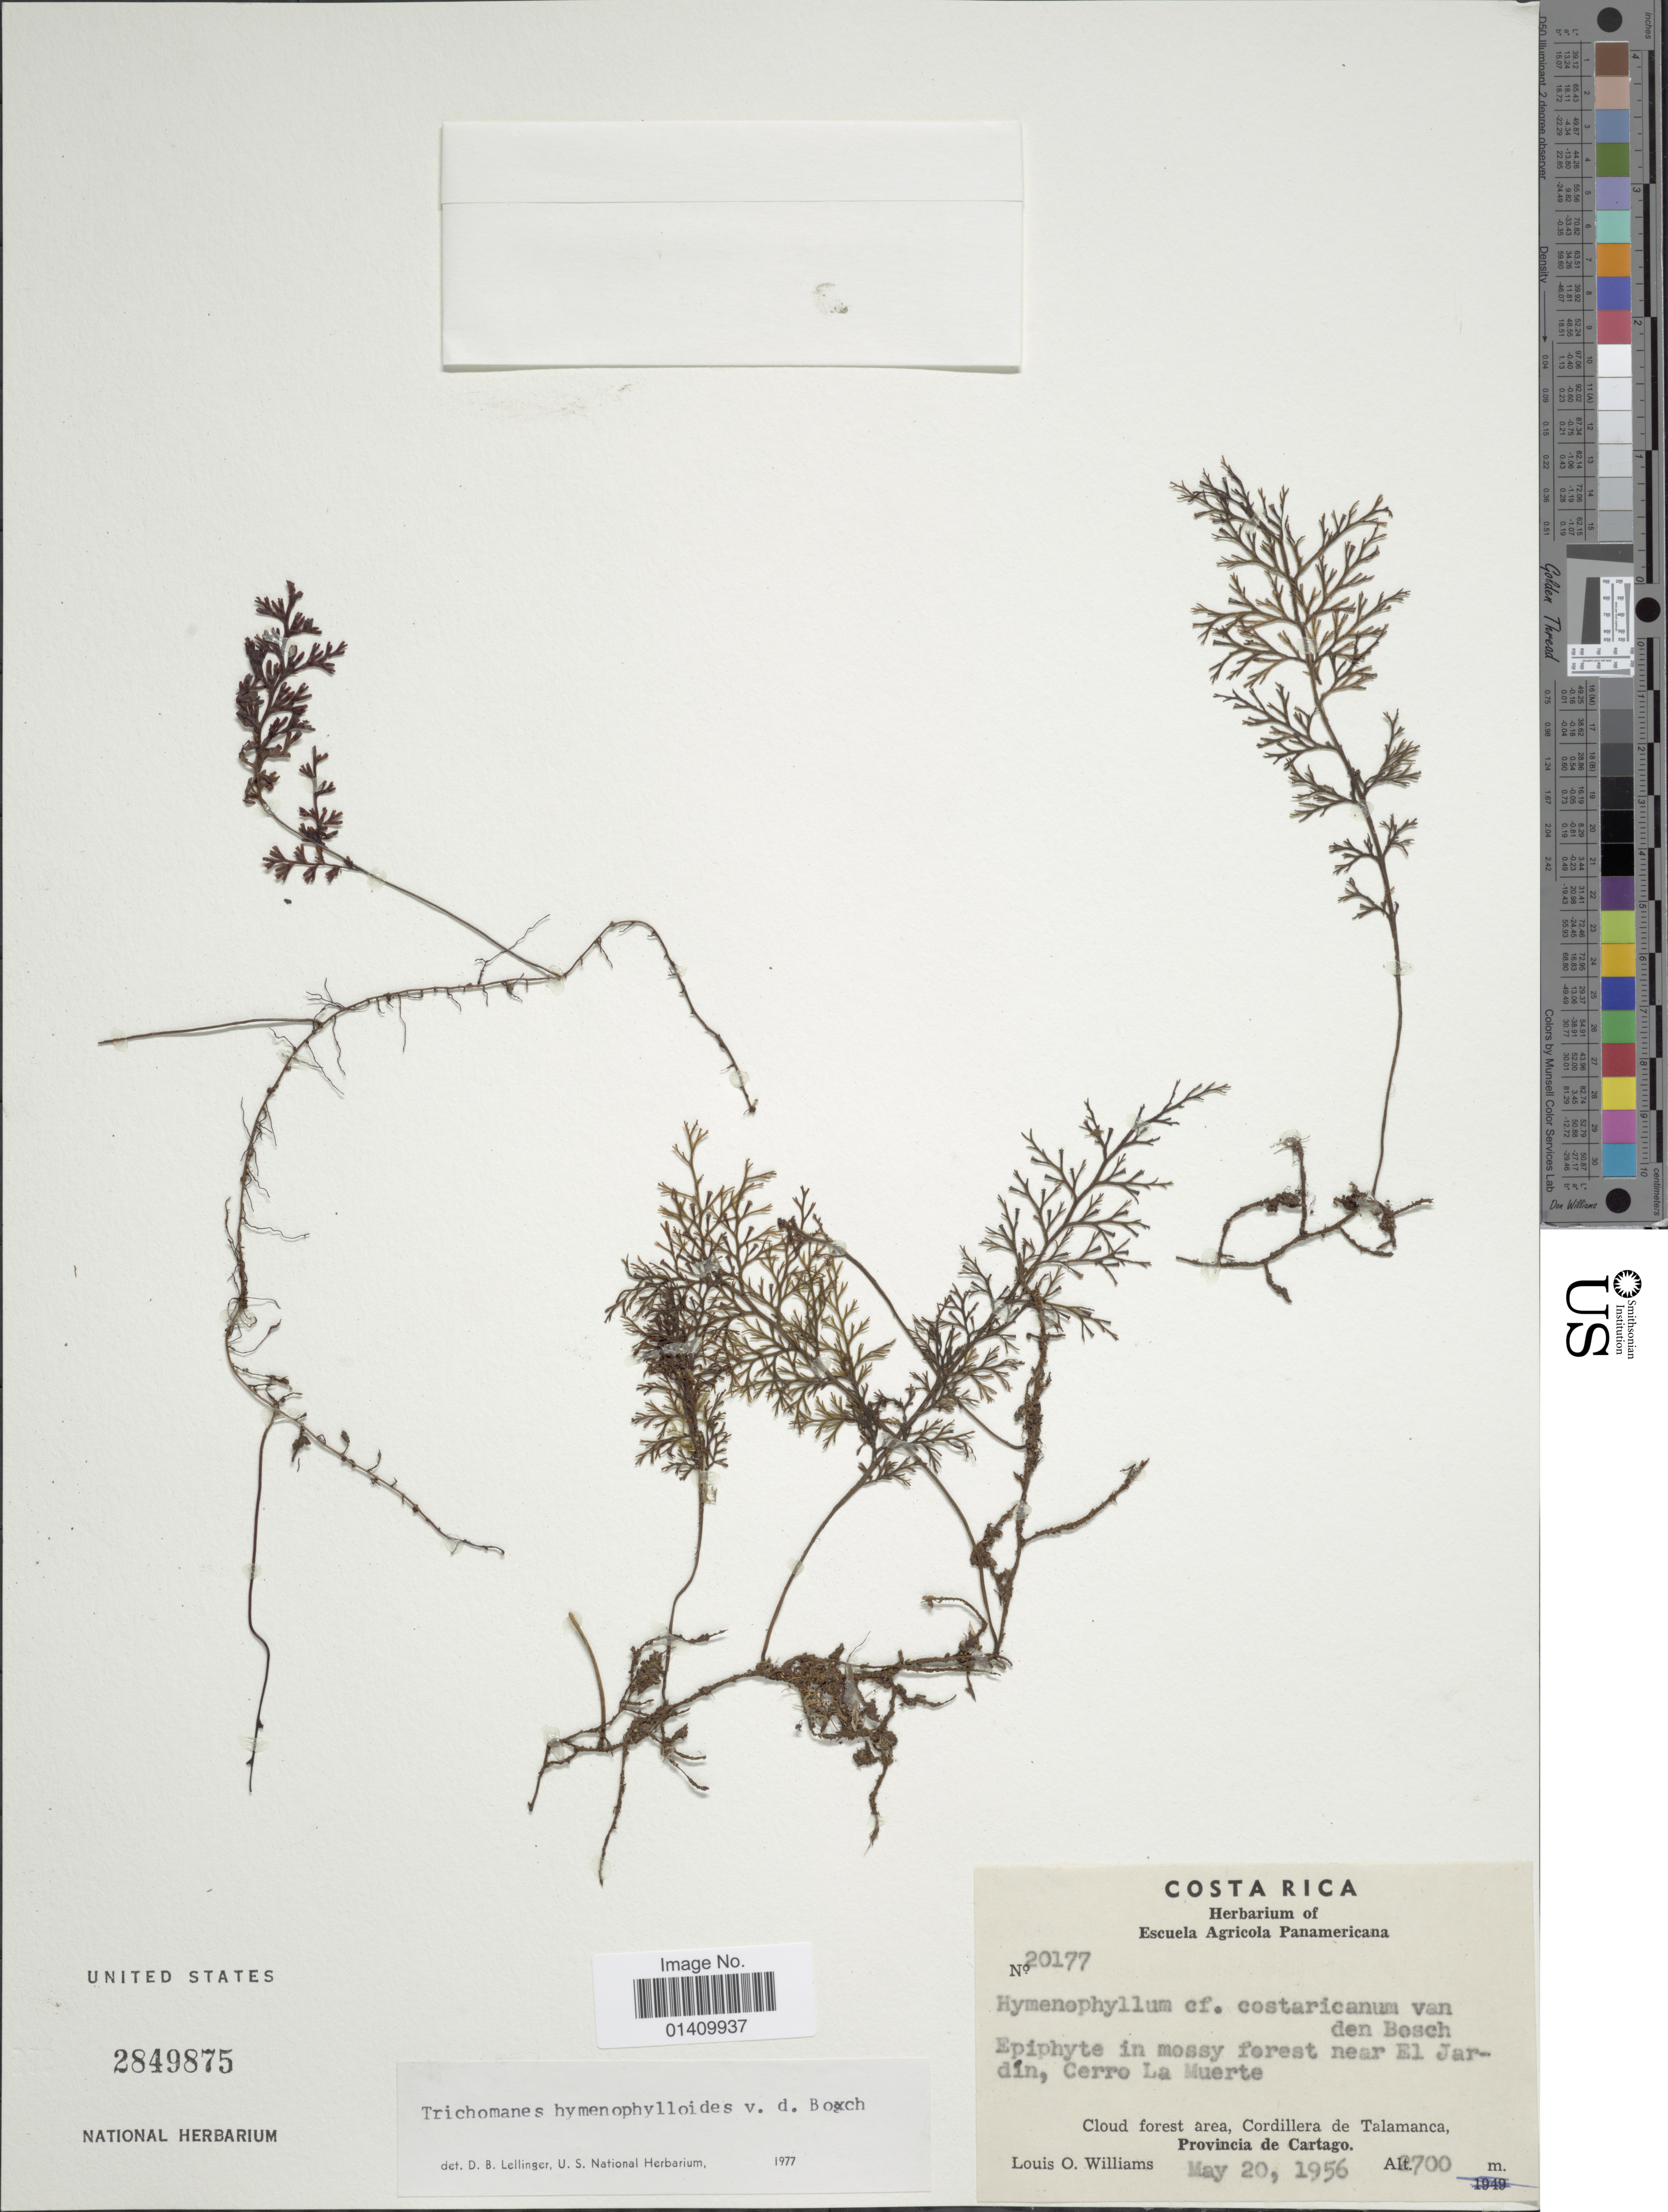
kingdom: Plantae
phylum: Tracheophyta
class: Polypodiopsida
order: Hymenophyllales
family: Hymenophyllaceae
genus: Polyphlebium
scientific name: Polyphlebium hymenophylloides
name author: (Bosch) Ebihara & Dubuisson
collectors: L. O. Williams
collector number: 20177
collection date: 1956-05-20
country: Costa Rica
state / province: Cartago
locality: Forest near El Jardin Cerro La Muerte cloud forest area, Cordillera de Talamanca provincia de Cartago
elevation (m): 2700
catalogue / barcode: US 2849875